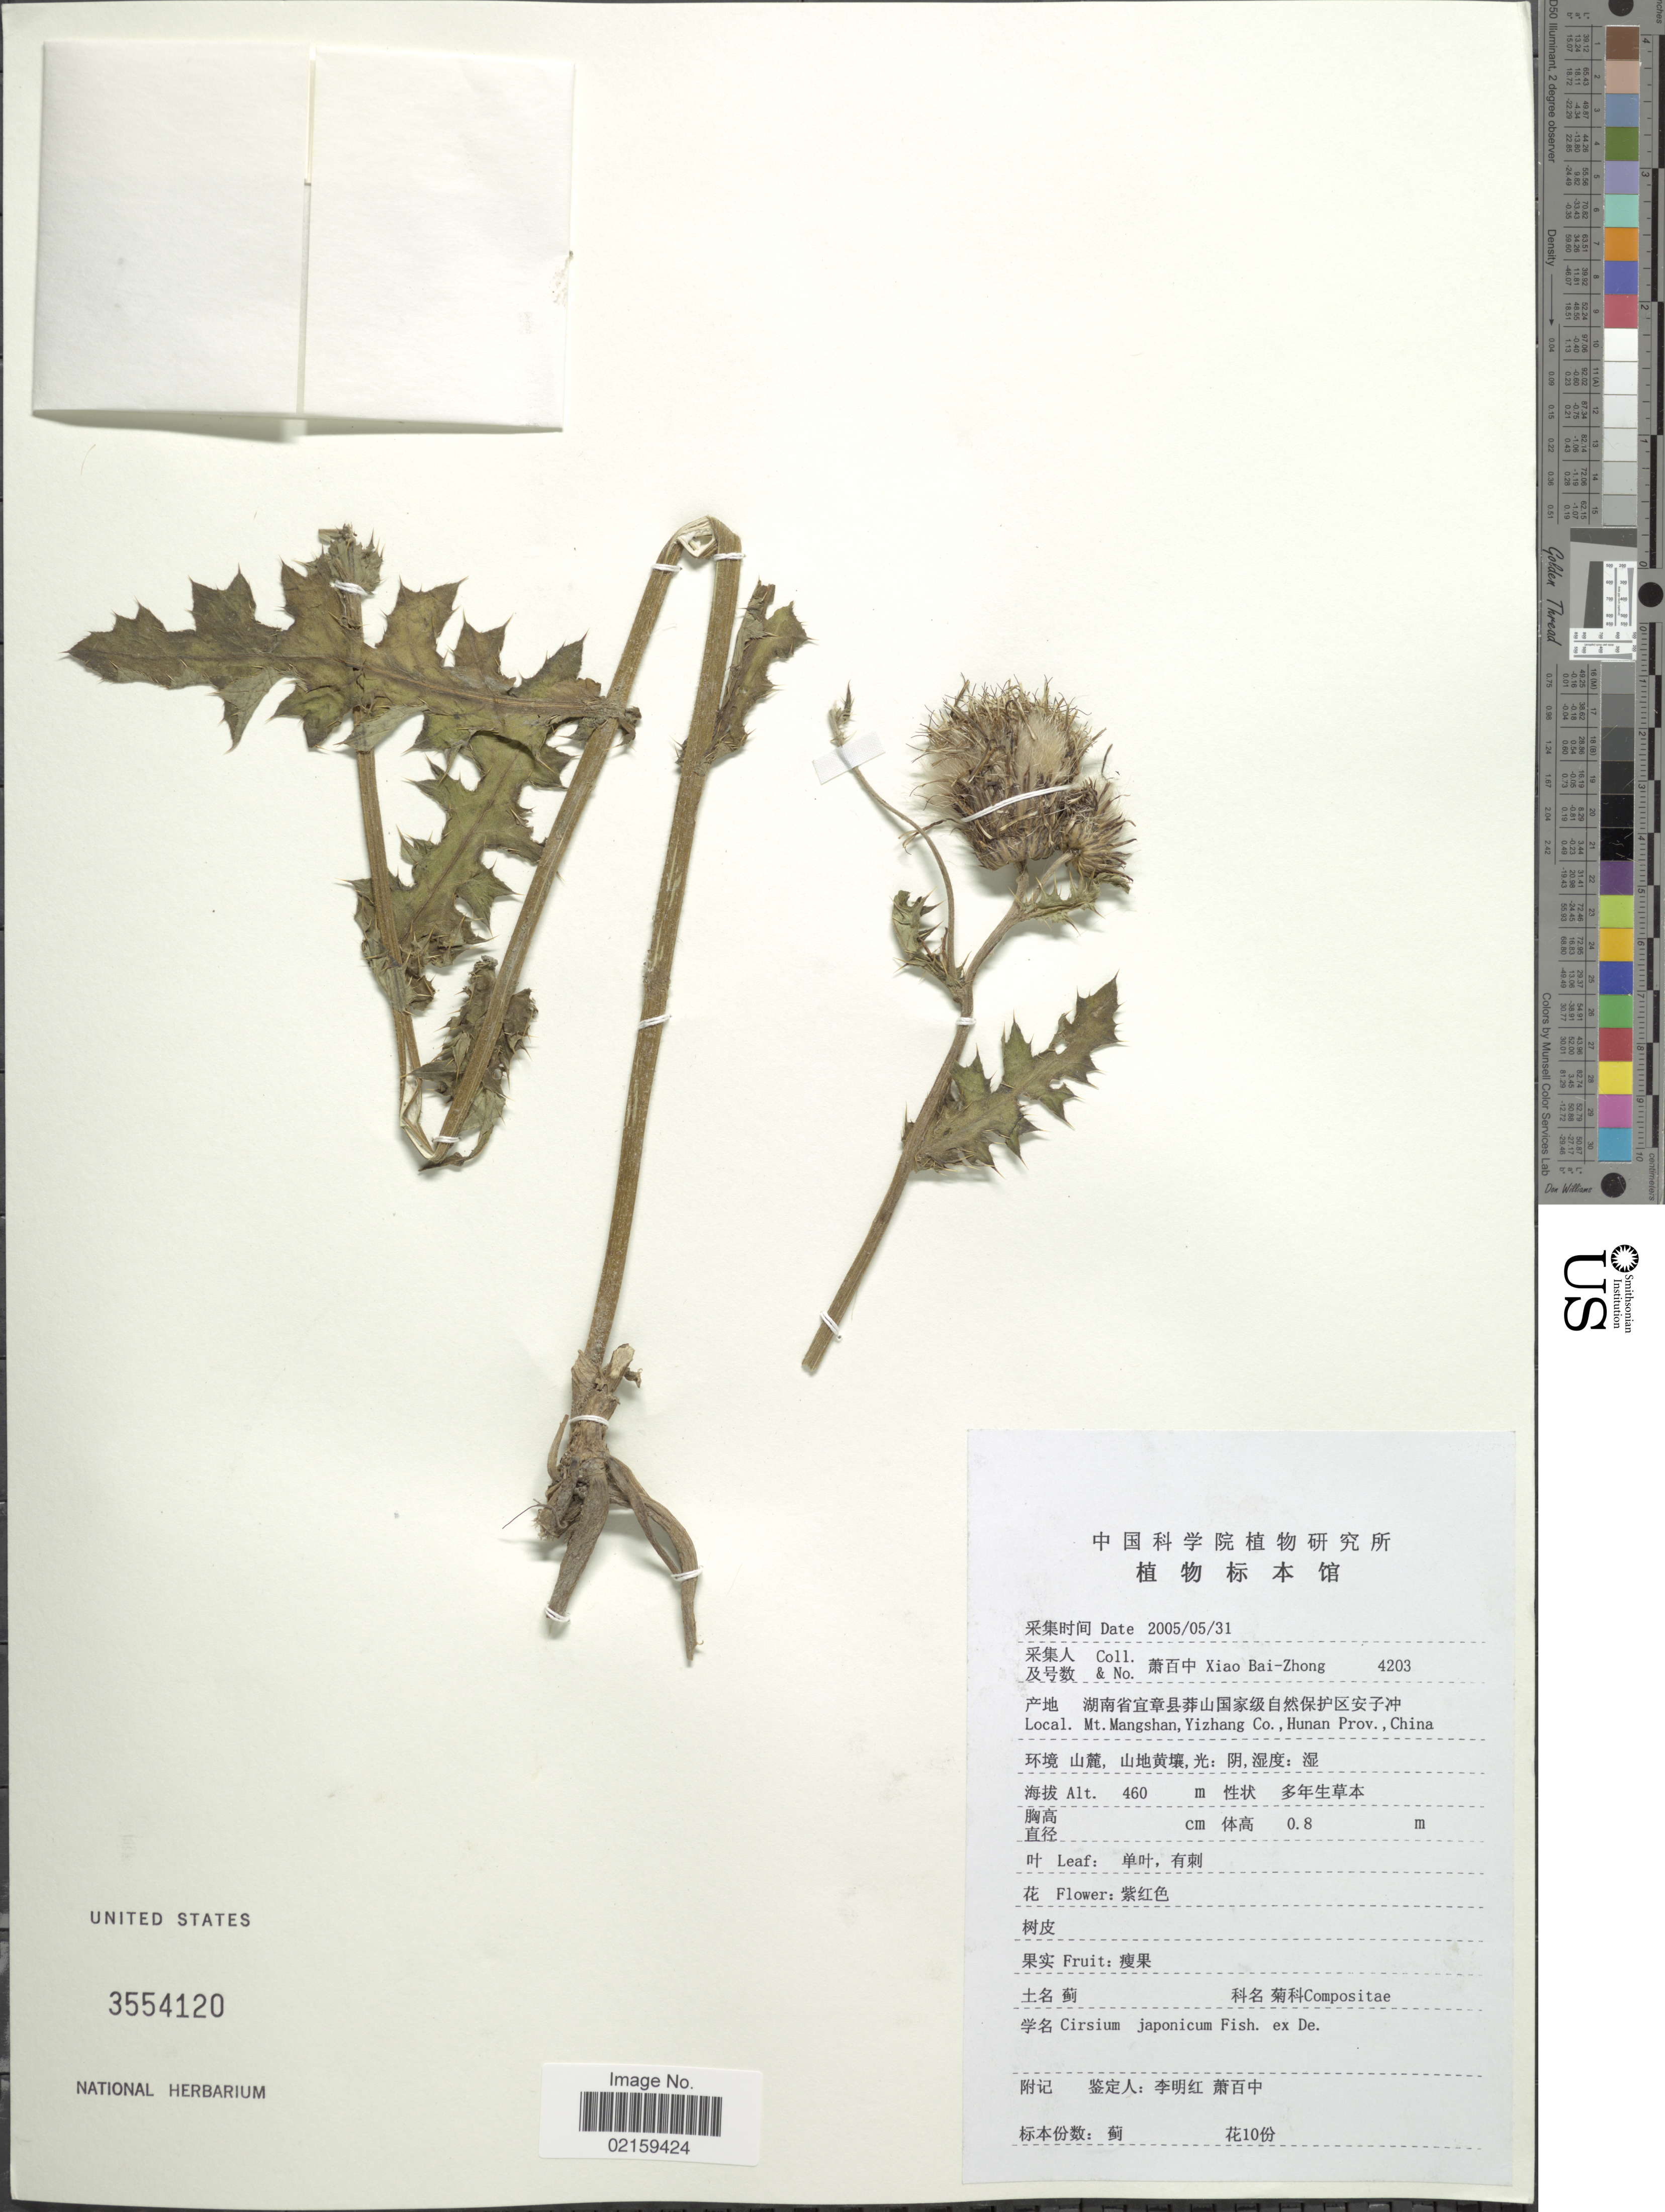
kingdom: Plantae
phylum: Tracheophyta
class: Magnoliopsida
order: Asterales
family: Asteraceae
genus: Cirsium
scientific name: Cirsium japonicum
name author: DC.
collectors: B. Z. Xiao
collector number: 4203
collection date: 2005-05-31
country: China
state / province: Hunan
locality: Mt. Mangshan, Yizhang Co. Hunan Prov.,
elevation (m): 460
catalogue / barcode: US 3554120